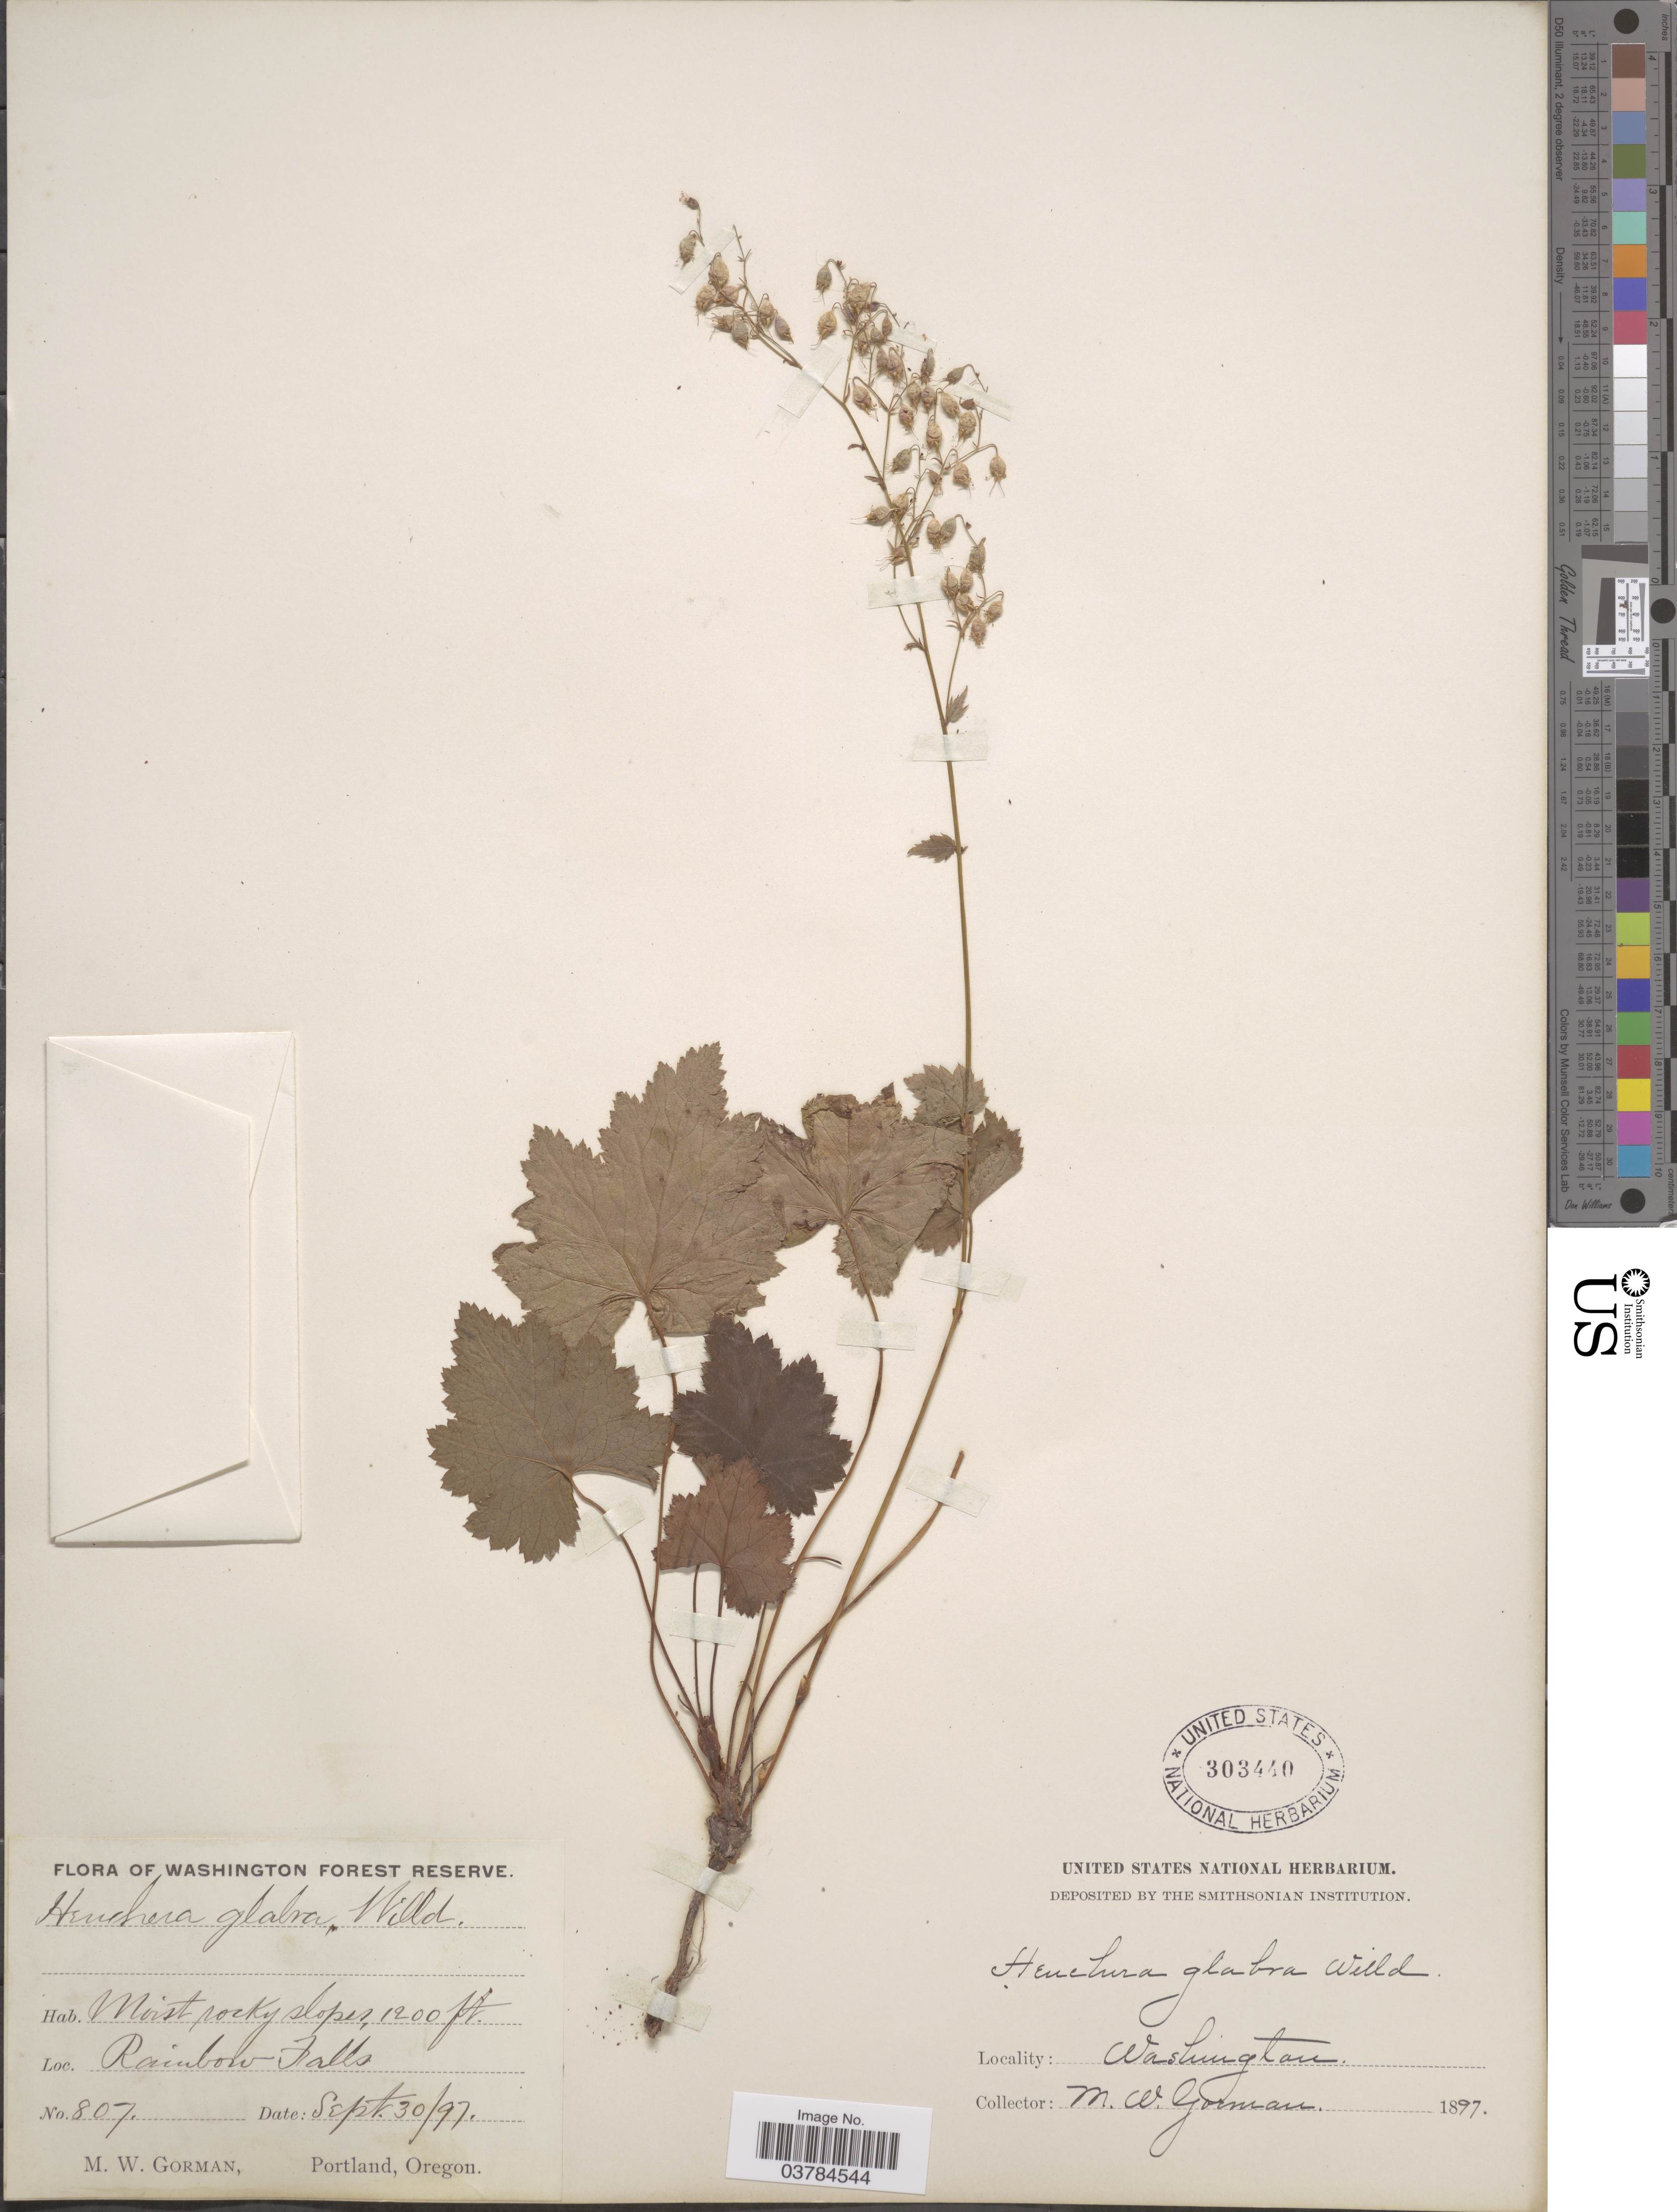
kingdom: Plantae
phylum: Tracheophyta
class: Magnoliopsida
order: Saxifragales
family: Saxifragaceae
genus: Heuchera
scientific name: Heuchera glabra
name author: Willd. ex Roem. & Schult.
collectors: M. W. Gorman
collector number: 807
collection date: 1897-09-30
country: United States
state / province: Washington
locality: Washington Forest Reserve. Rainbow Falls.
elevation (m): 366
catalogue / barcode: US 303440